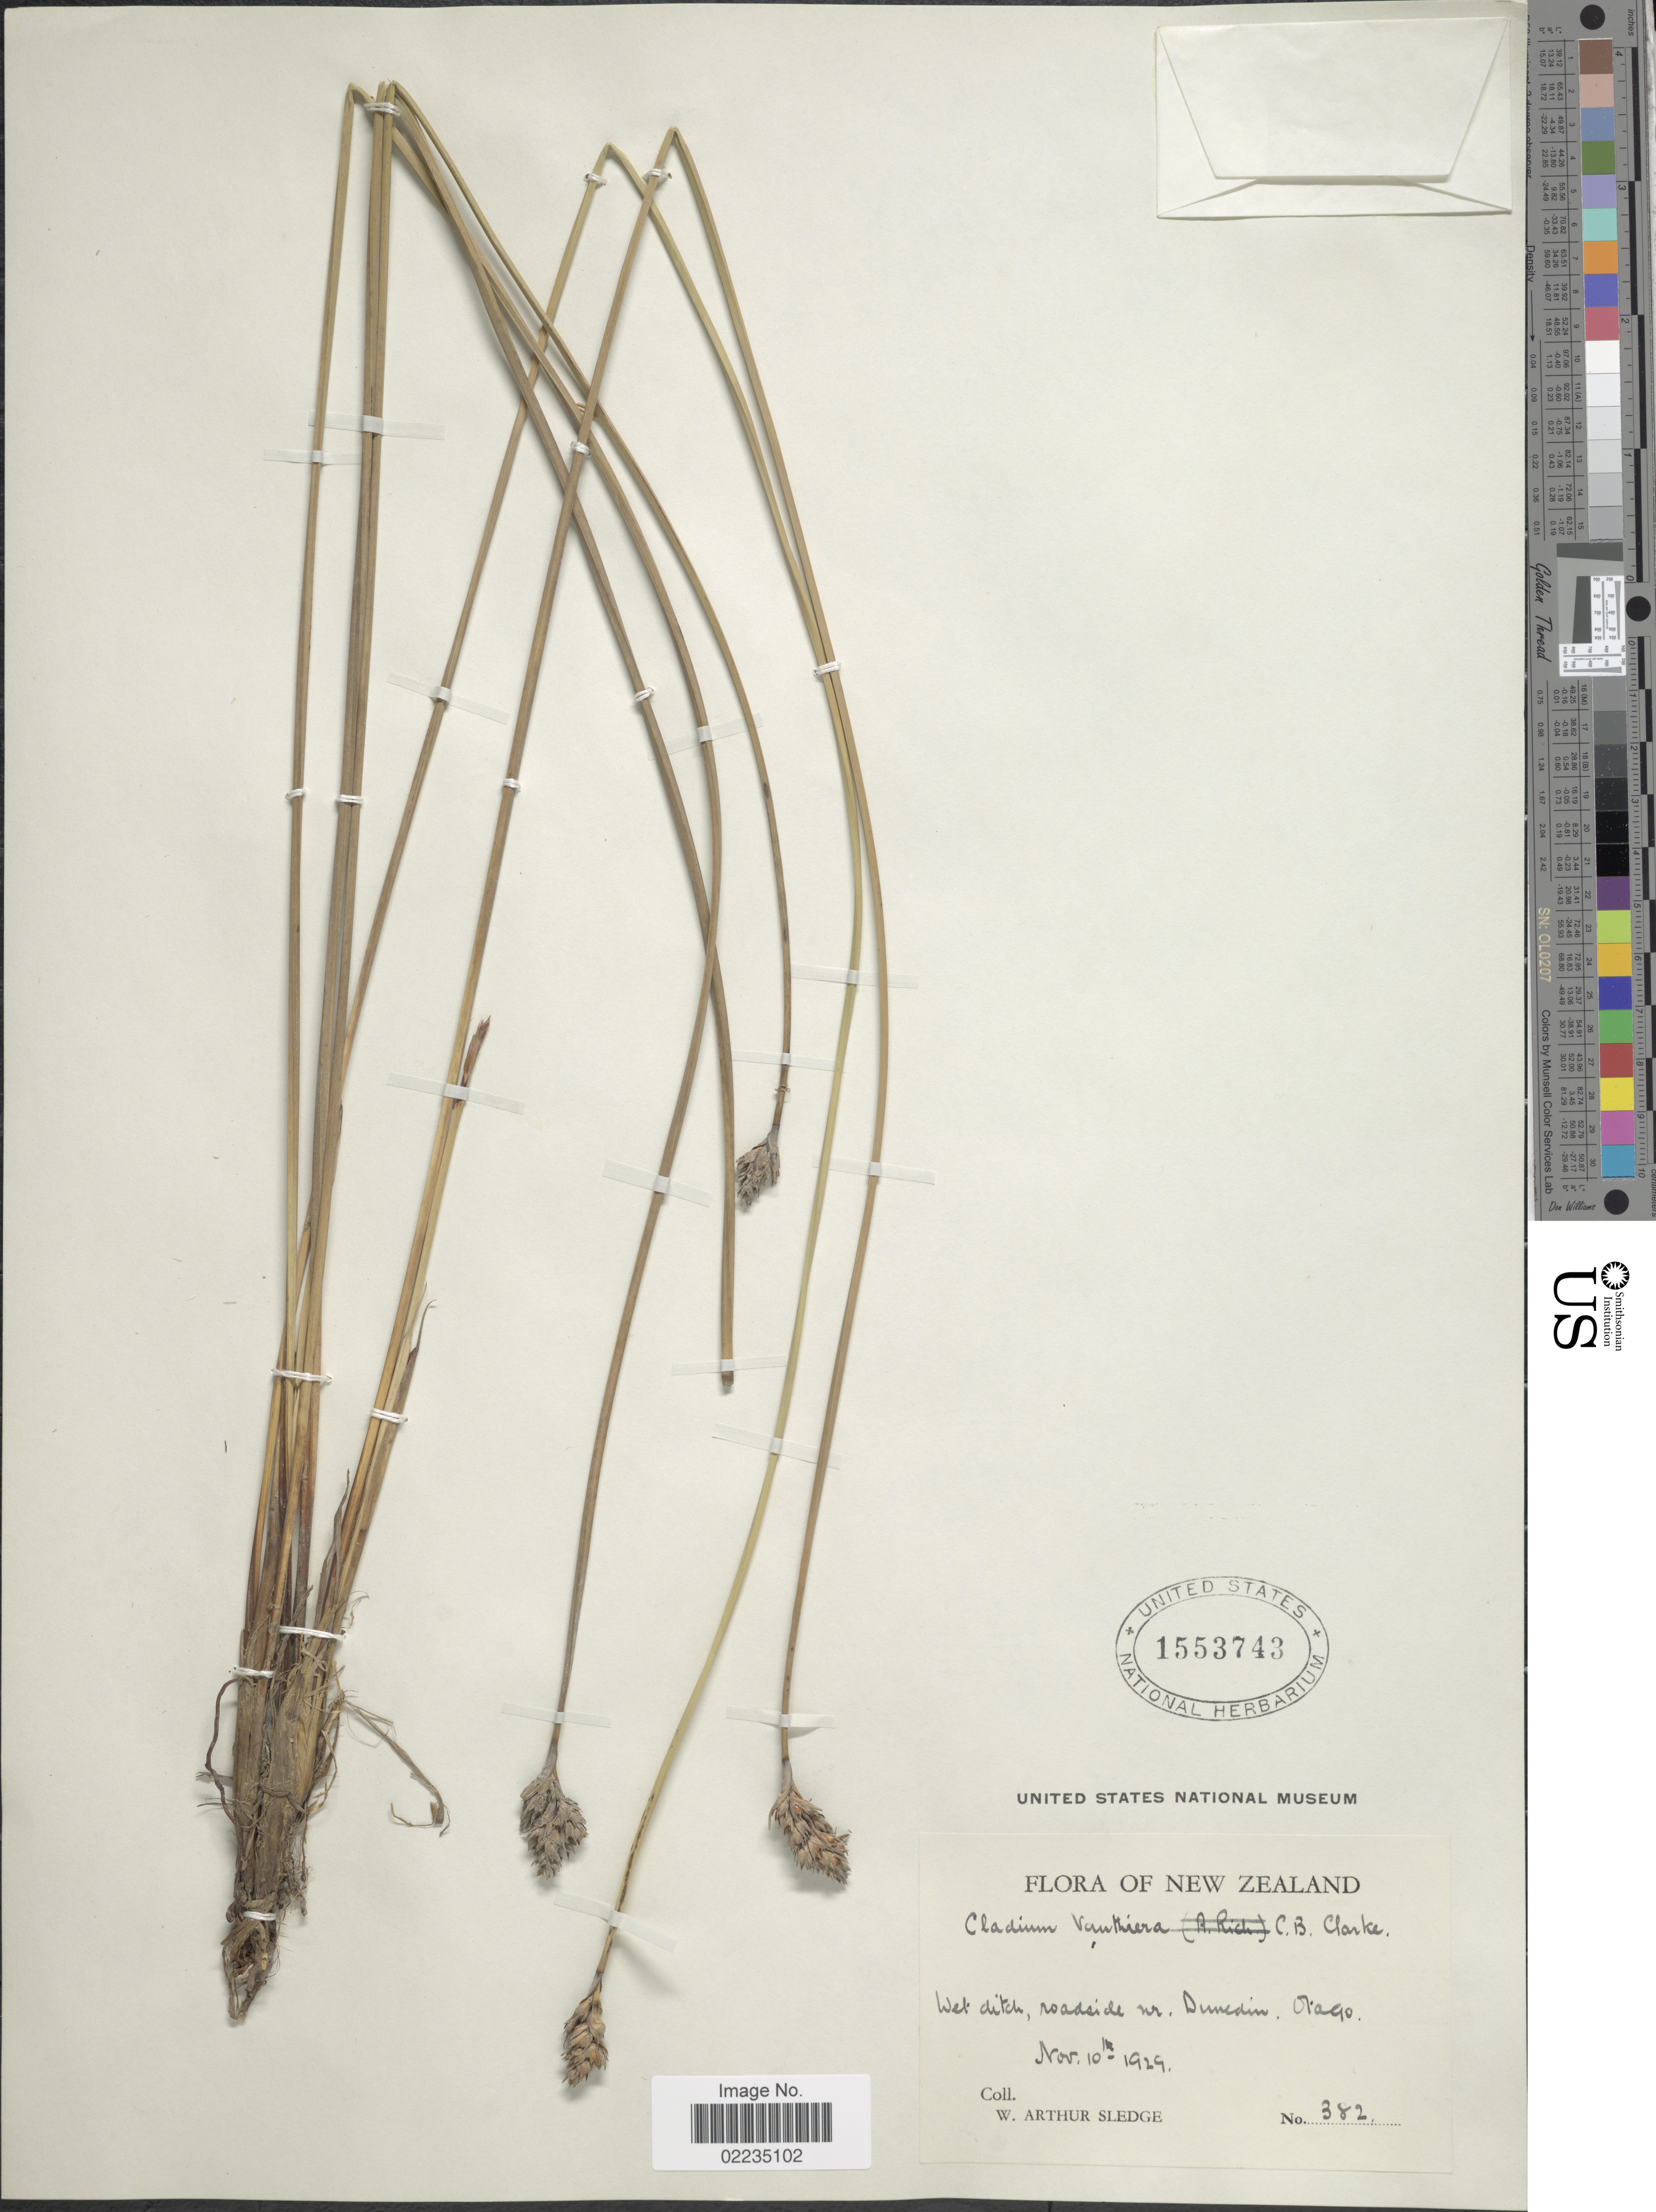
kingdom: Plantae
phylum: Tracheophyta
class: Liliopsida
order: Poales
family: Cyperaceae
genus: Lepidosperma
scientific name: Lepidosperma australe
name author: (A. Rich.) Hook. f.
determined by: Strong, Mark T., (BOT), Smithsonian Institution - National Museum of Natural History (UNITED STATES)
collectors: W. A. Sledge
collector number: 382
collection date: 1929-11-10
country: New Zealand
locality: Wet ditch, roadside nr. Dunedin, Olago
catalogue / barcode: US 1553743